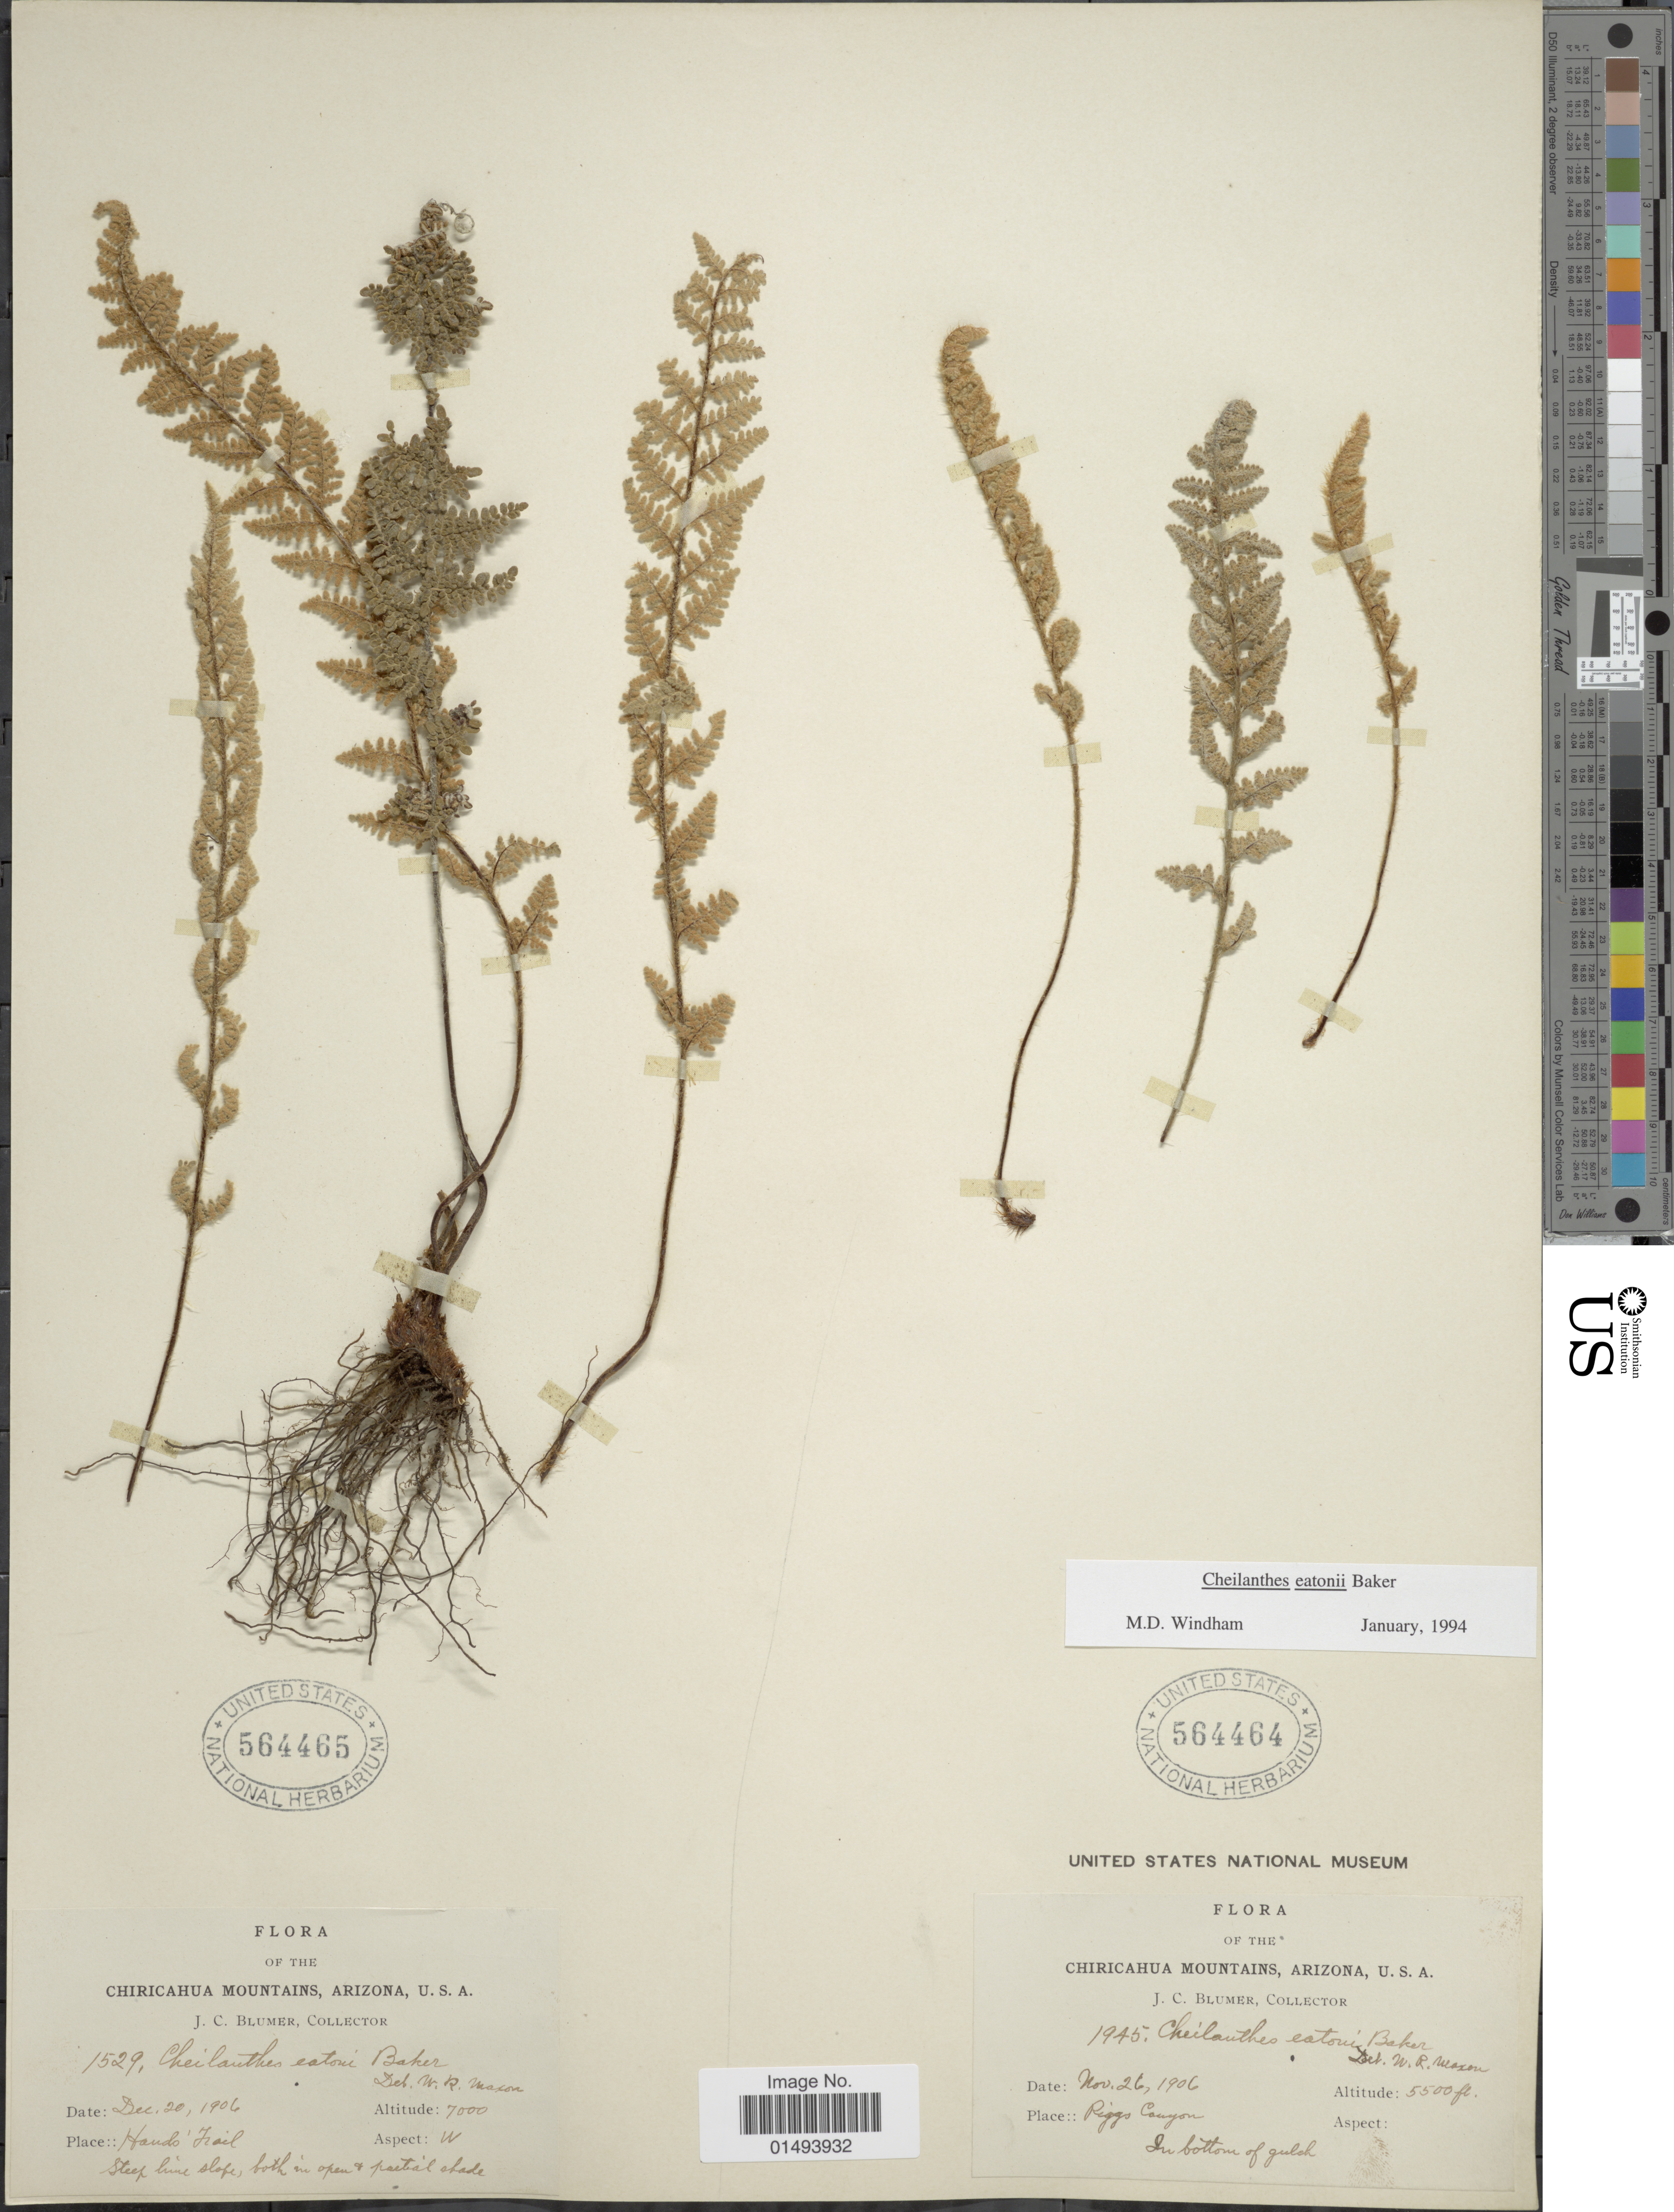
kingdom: Plantae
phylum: Tracheophyta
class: Polypodiopsida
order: Polypodiales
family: Pteridaceae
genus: Myriopteris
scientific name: Myriopteris rufa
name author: Fée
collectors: J. C. Blumer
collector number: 1945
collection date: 1906-11-26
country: United States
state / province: Arizona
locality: Flora of the Chiricahua Mountains, Arizona, U.S.A. Riggs Canyon, in bottom of gulch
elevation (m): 1676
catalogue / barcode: US 564464-2